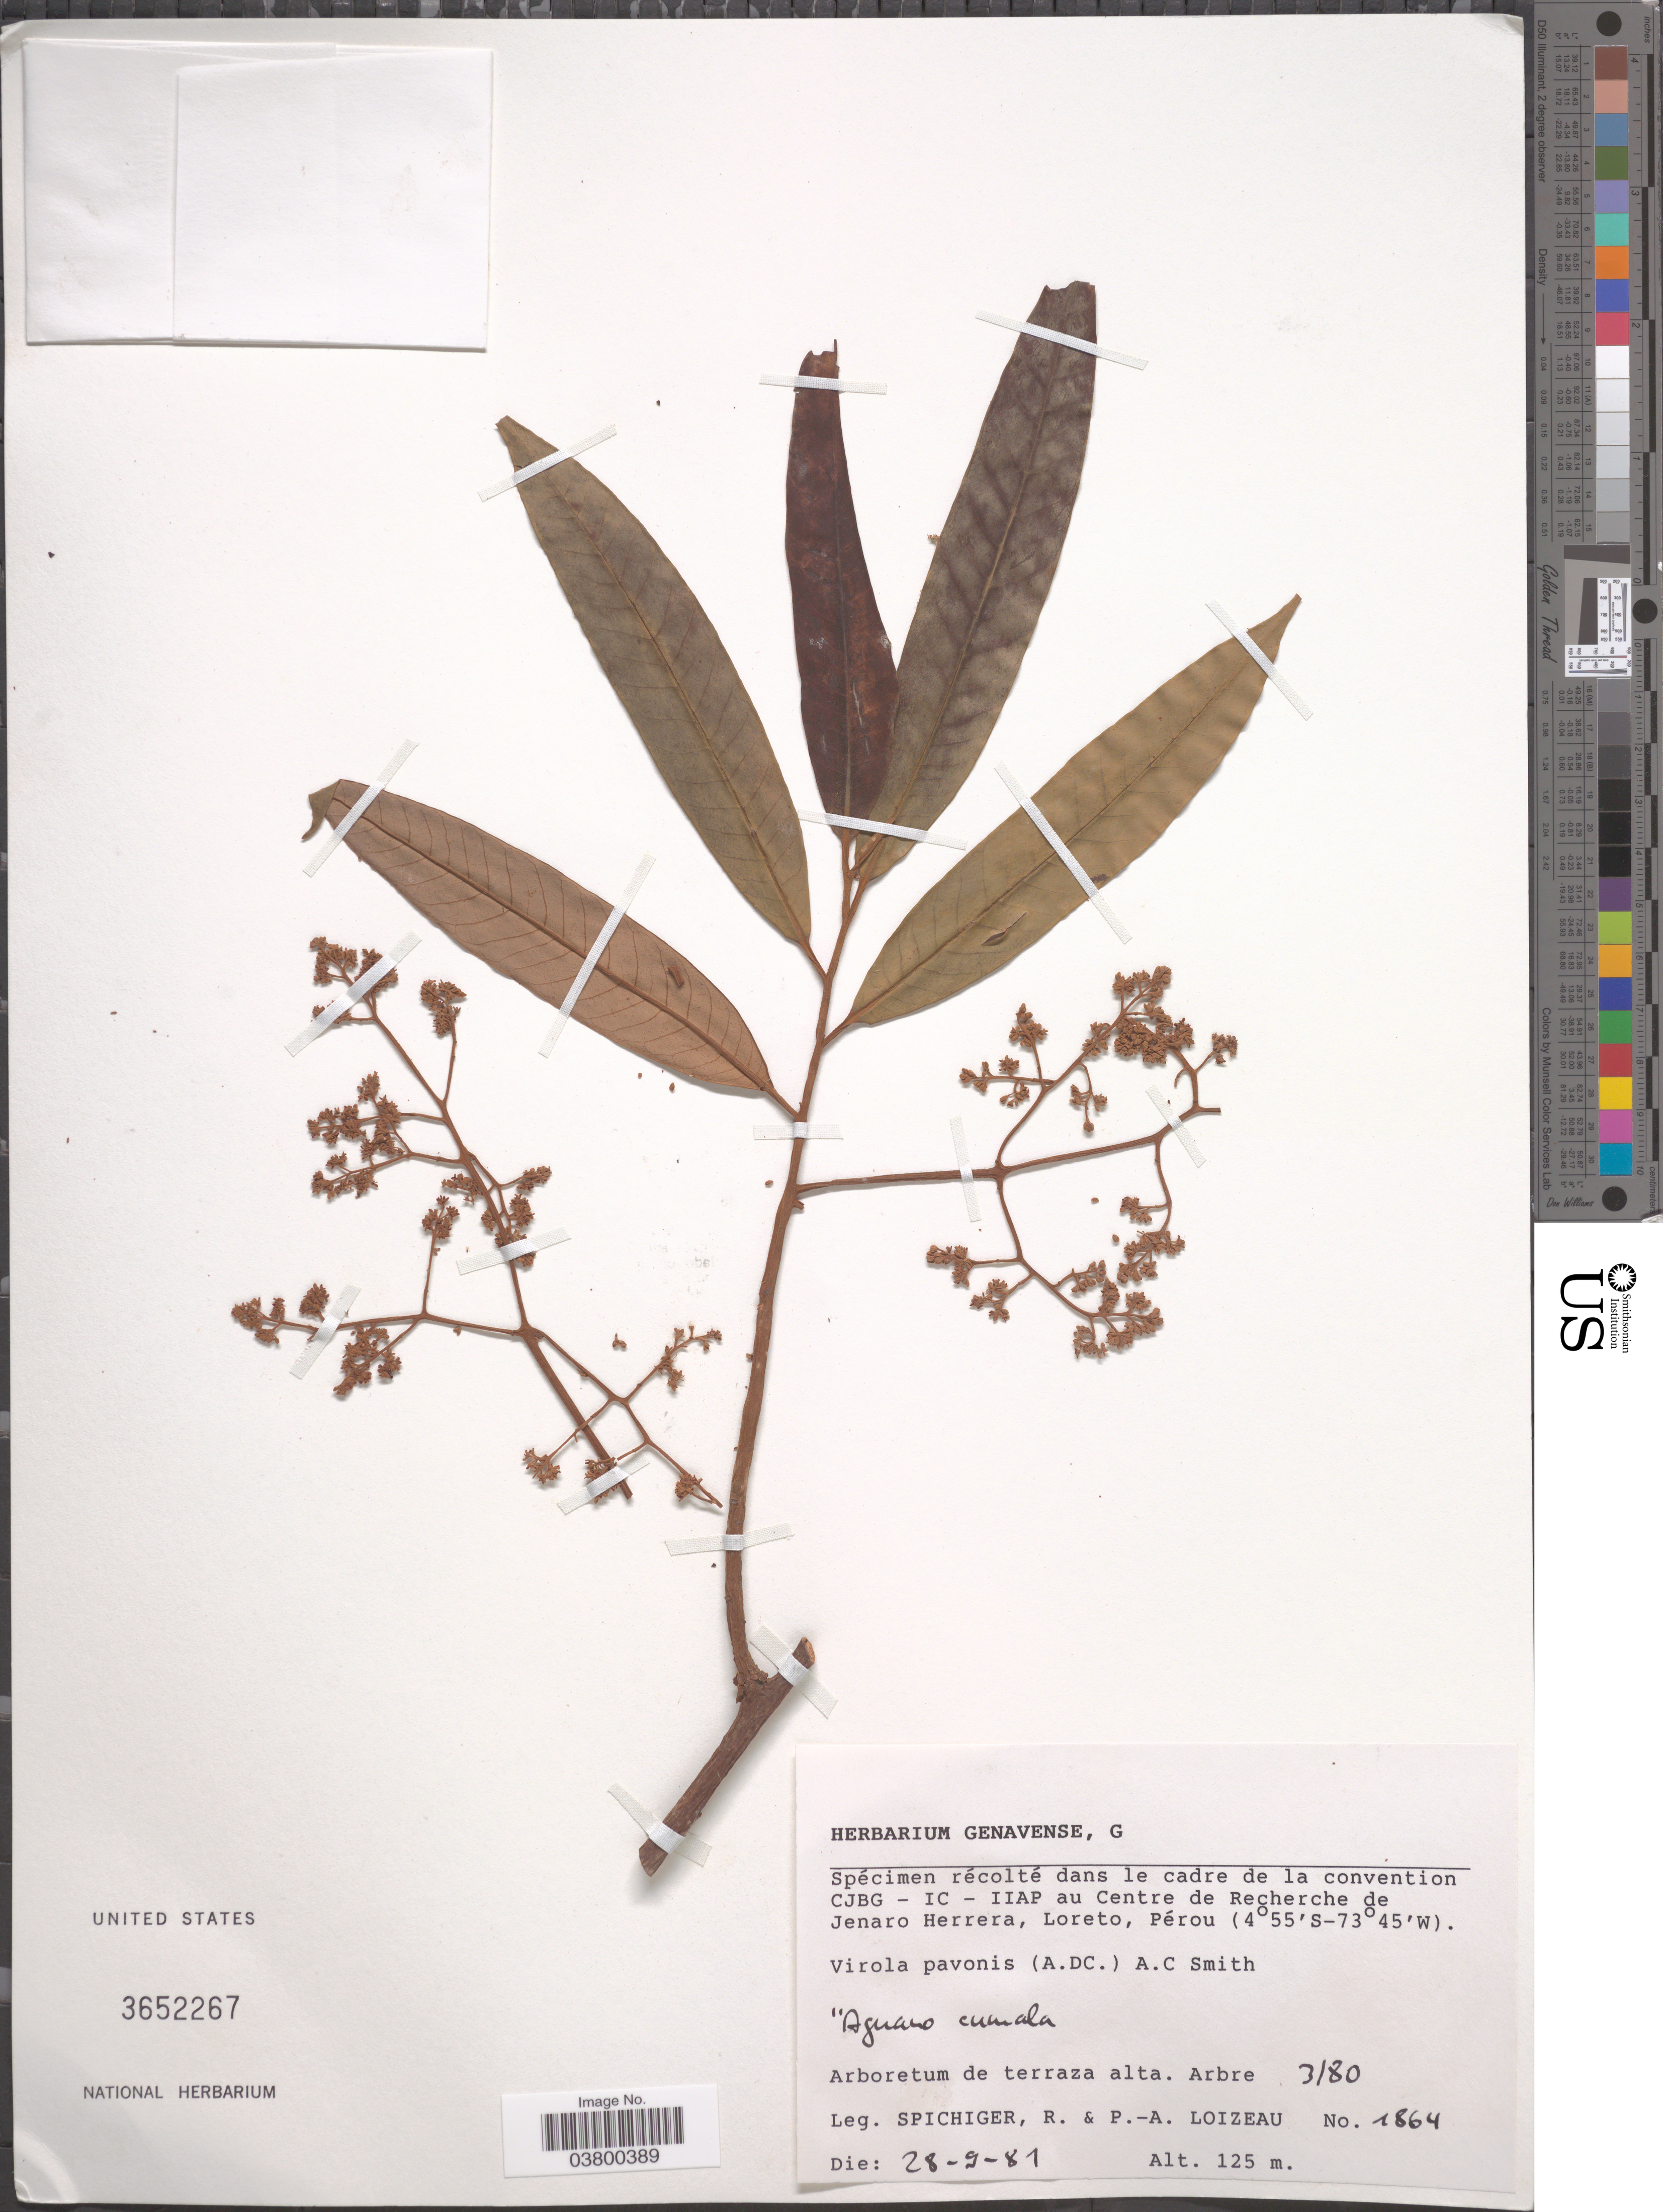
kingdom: Plantae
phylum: Tracheophyta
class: Magnoliopsida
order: Magnoliales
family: Myristicaceae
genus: Virola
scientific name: Virola pavonis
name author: (A. DC.) A.C. Sm.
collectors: R. Spichiger & P. Loizeau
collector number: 1864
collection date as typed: Transcribed d/m/y: 28/9/81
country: Peru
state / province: Loreto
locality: Centre de Recherche de Jenaro Herrera, Loreto, Pérou. Arboretum de terraza alta - Arbre 3/80.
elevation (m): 125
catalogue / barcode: US 3652267